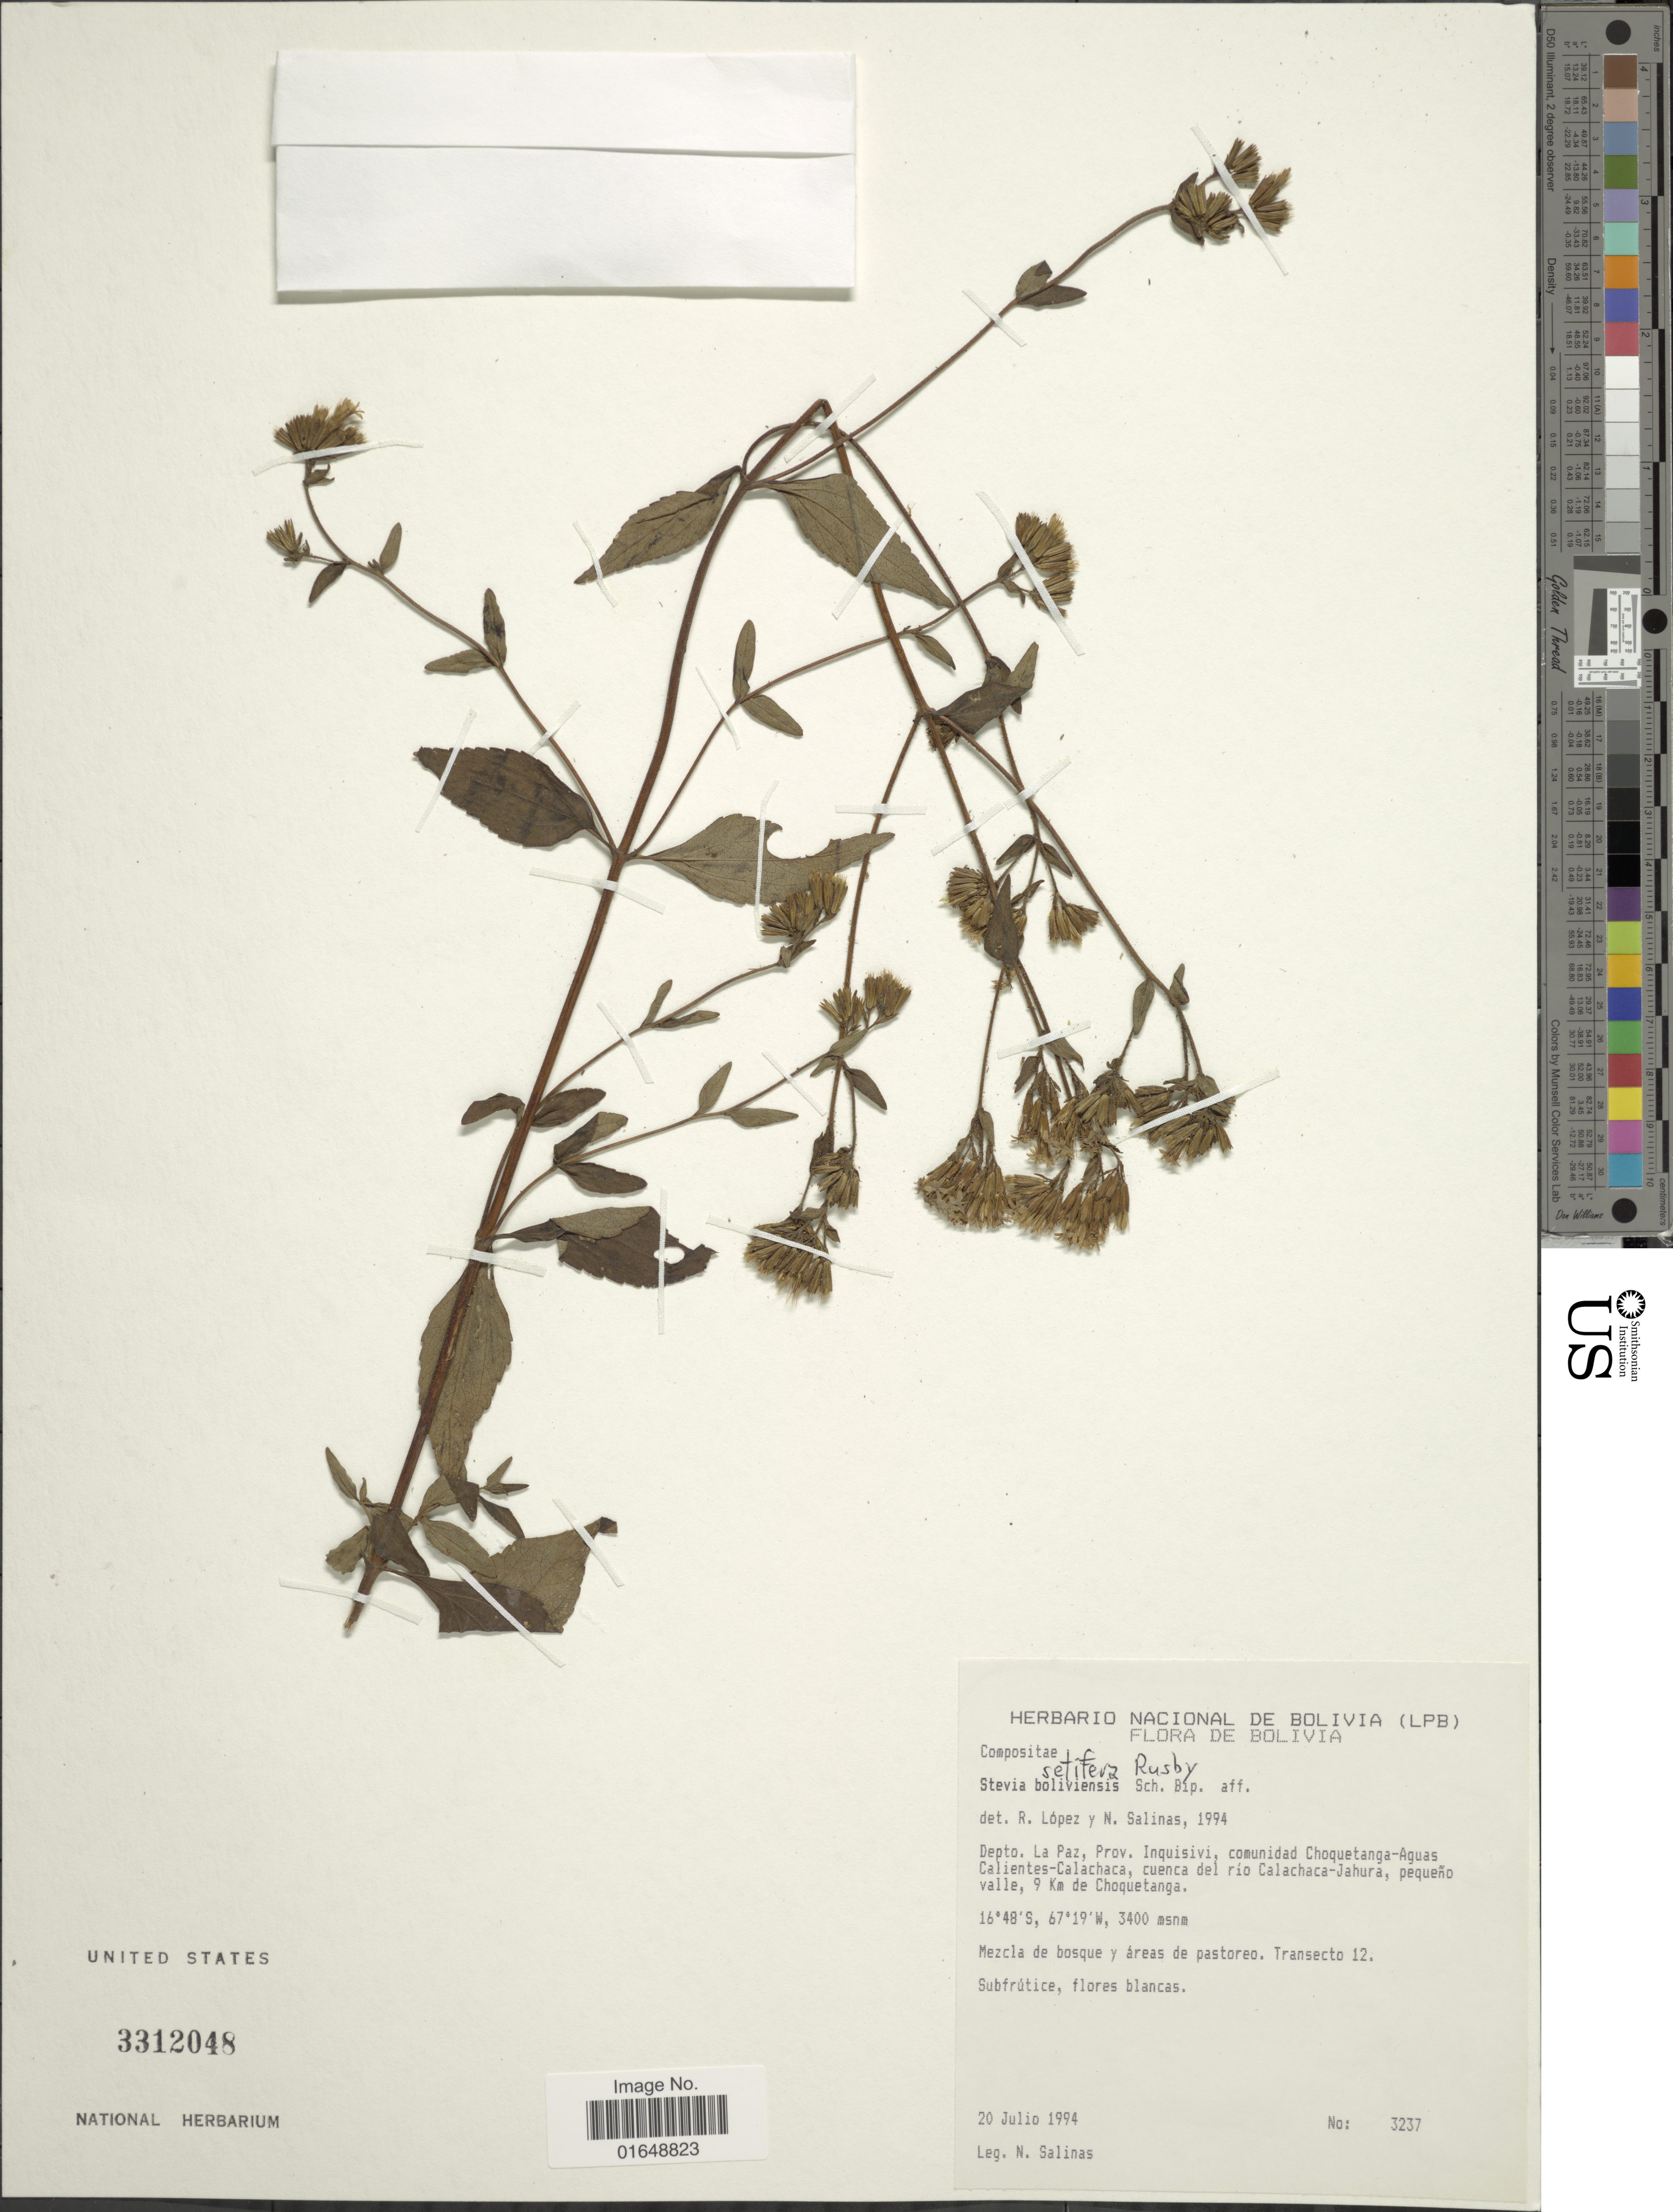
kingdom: Plantae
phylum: Tracheophyta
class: Magnoliopsida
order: Asterales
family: Asteraceae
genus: Stevia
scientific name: Stevia setifera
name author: Rusby ex B.L. Rob.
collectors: N. Salinas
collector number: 3237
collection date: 1994-07-20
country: Bolivia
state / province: La Paz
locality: Depto. La Paz, Prov. Inquisivi, comunidad Choquetanga-Aguas Calientes-Calachaca, cuenca del rio Calachaca-Jahura, pequeño valle, 9 Km de Choquetanga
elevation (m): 3400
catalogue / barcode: US 3312048